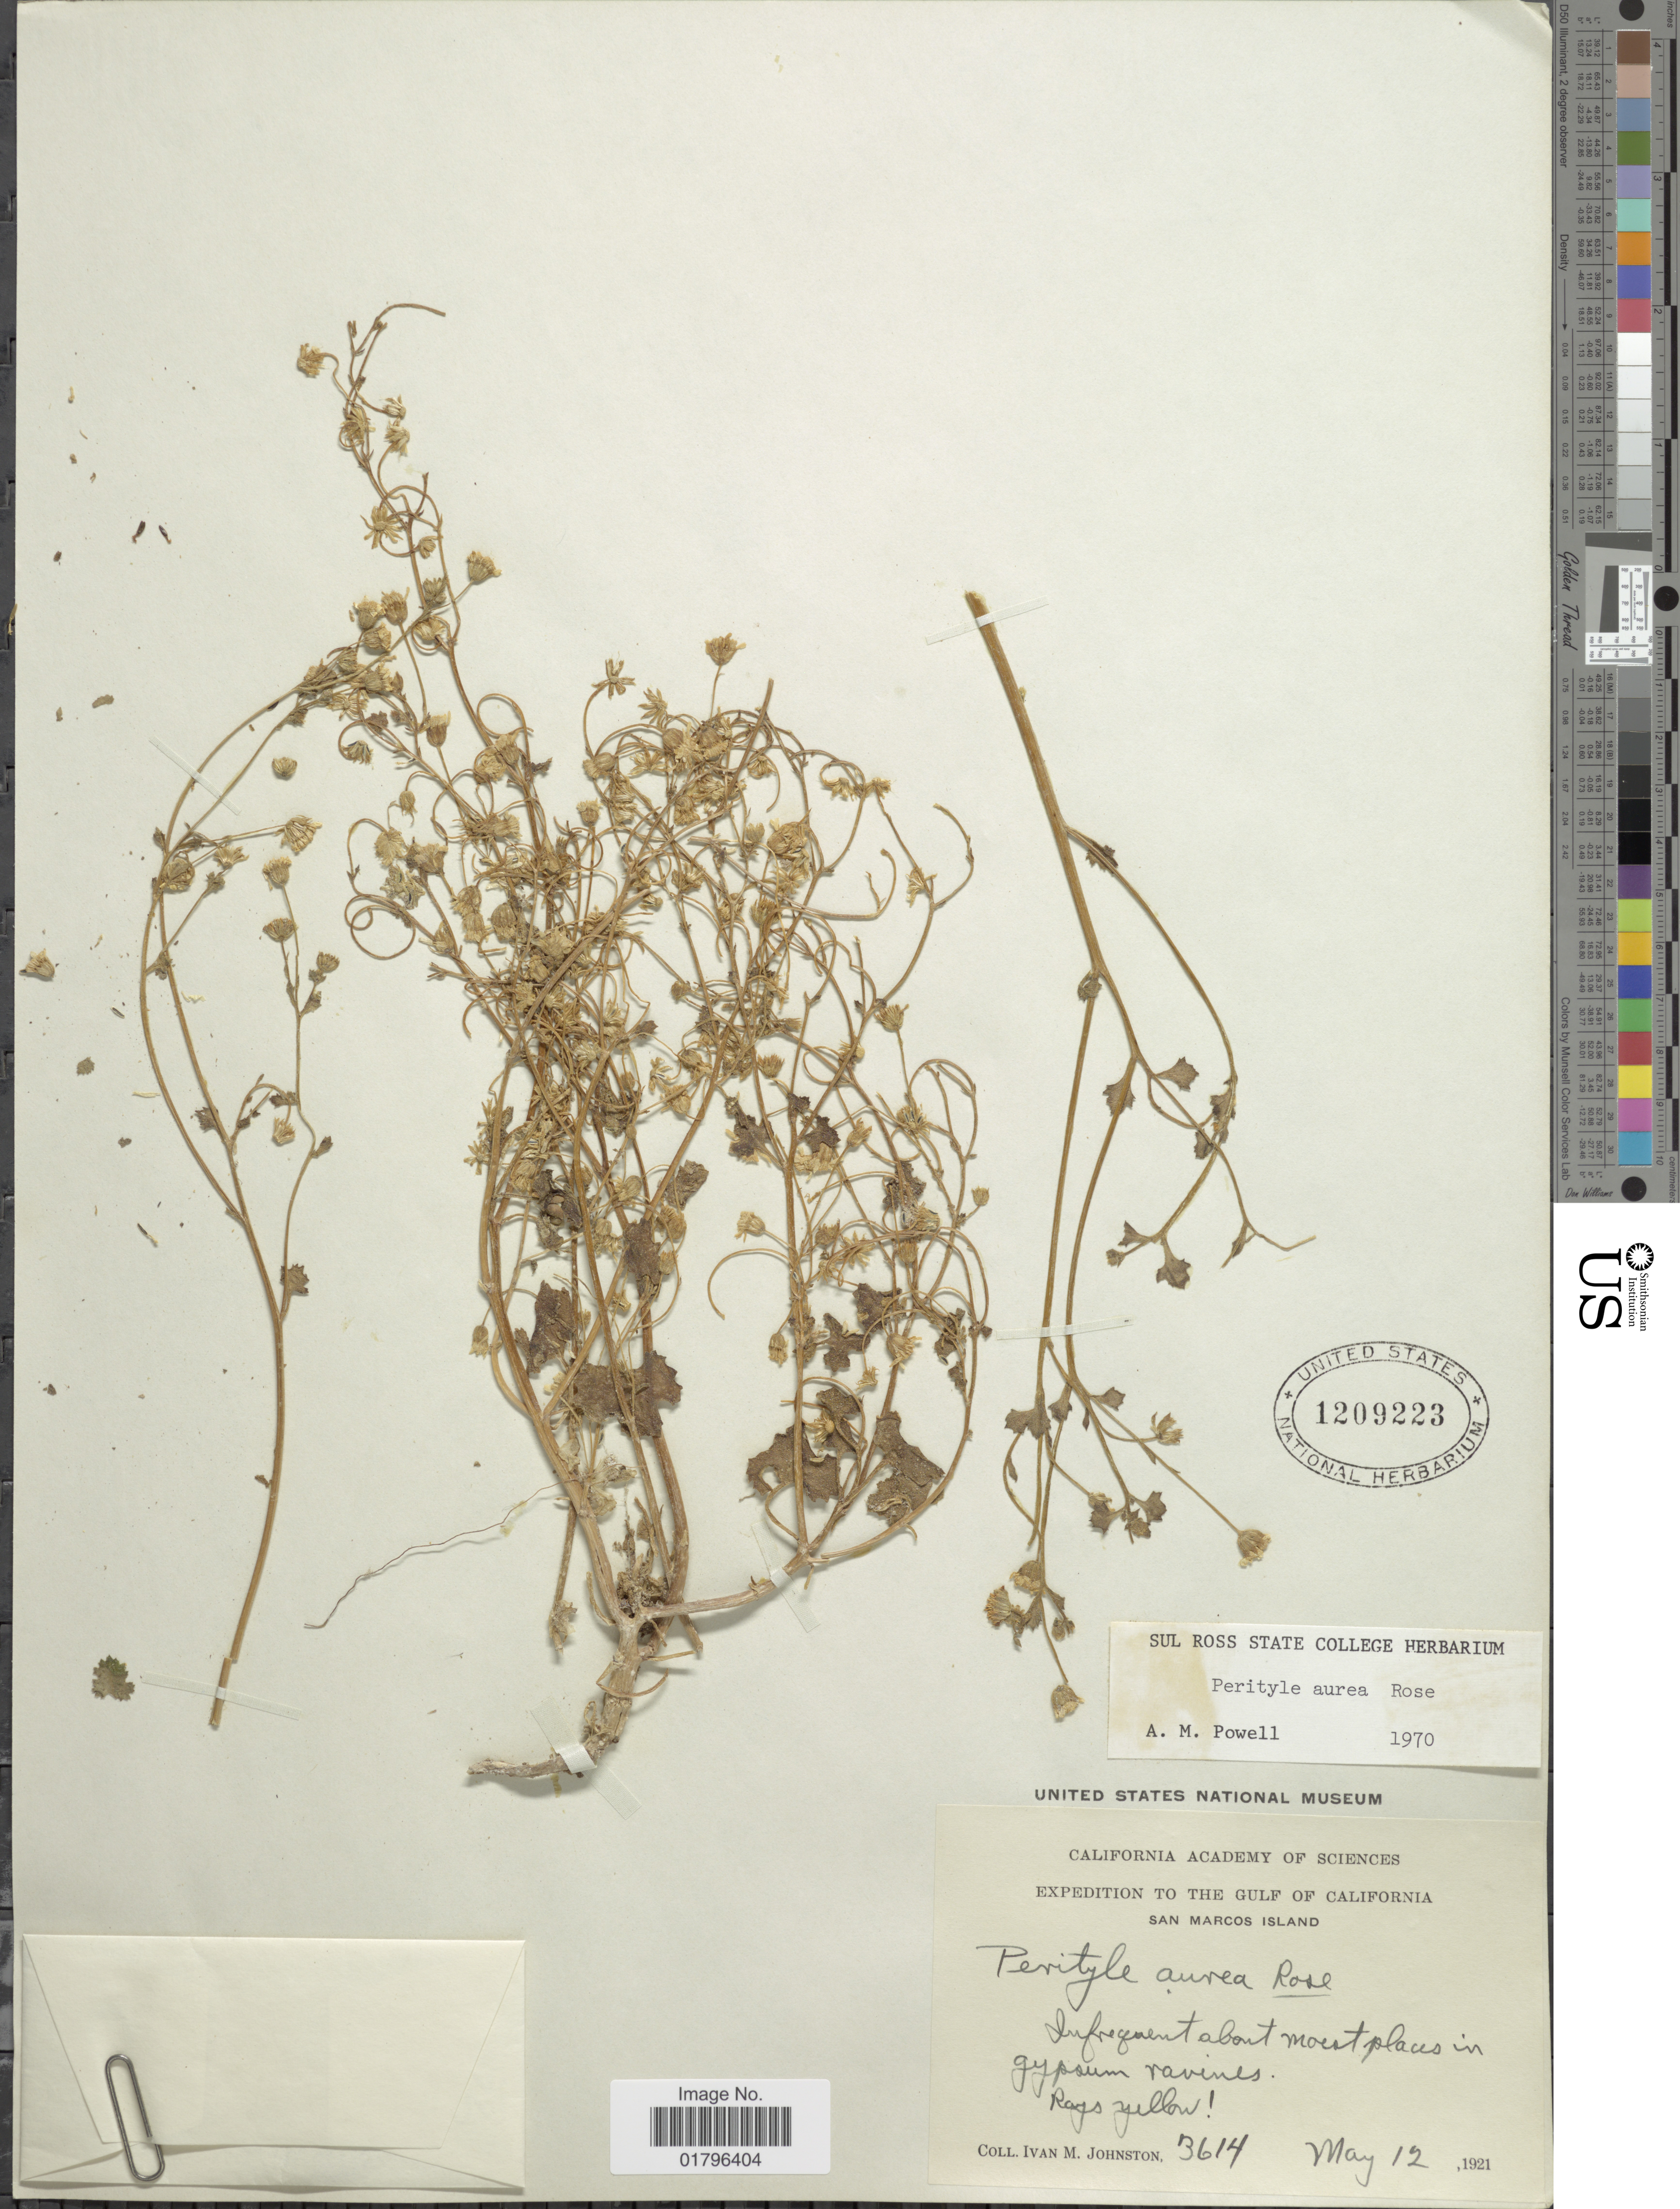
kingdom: Plantae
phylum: Tracheophyta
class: Magnoliopsida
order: Asterales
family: Asteraceae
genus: Perityle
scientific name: Perityle aurea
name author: Rose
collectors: I.M. Johnston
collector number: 3614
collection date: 1921-05-12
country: Mexico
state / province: Baja California Sur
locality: Gulf of California, San Marcos Island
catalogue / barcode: US 1209223